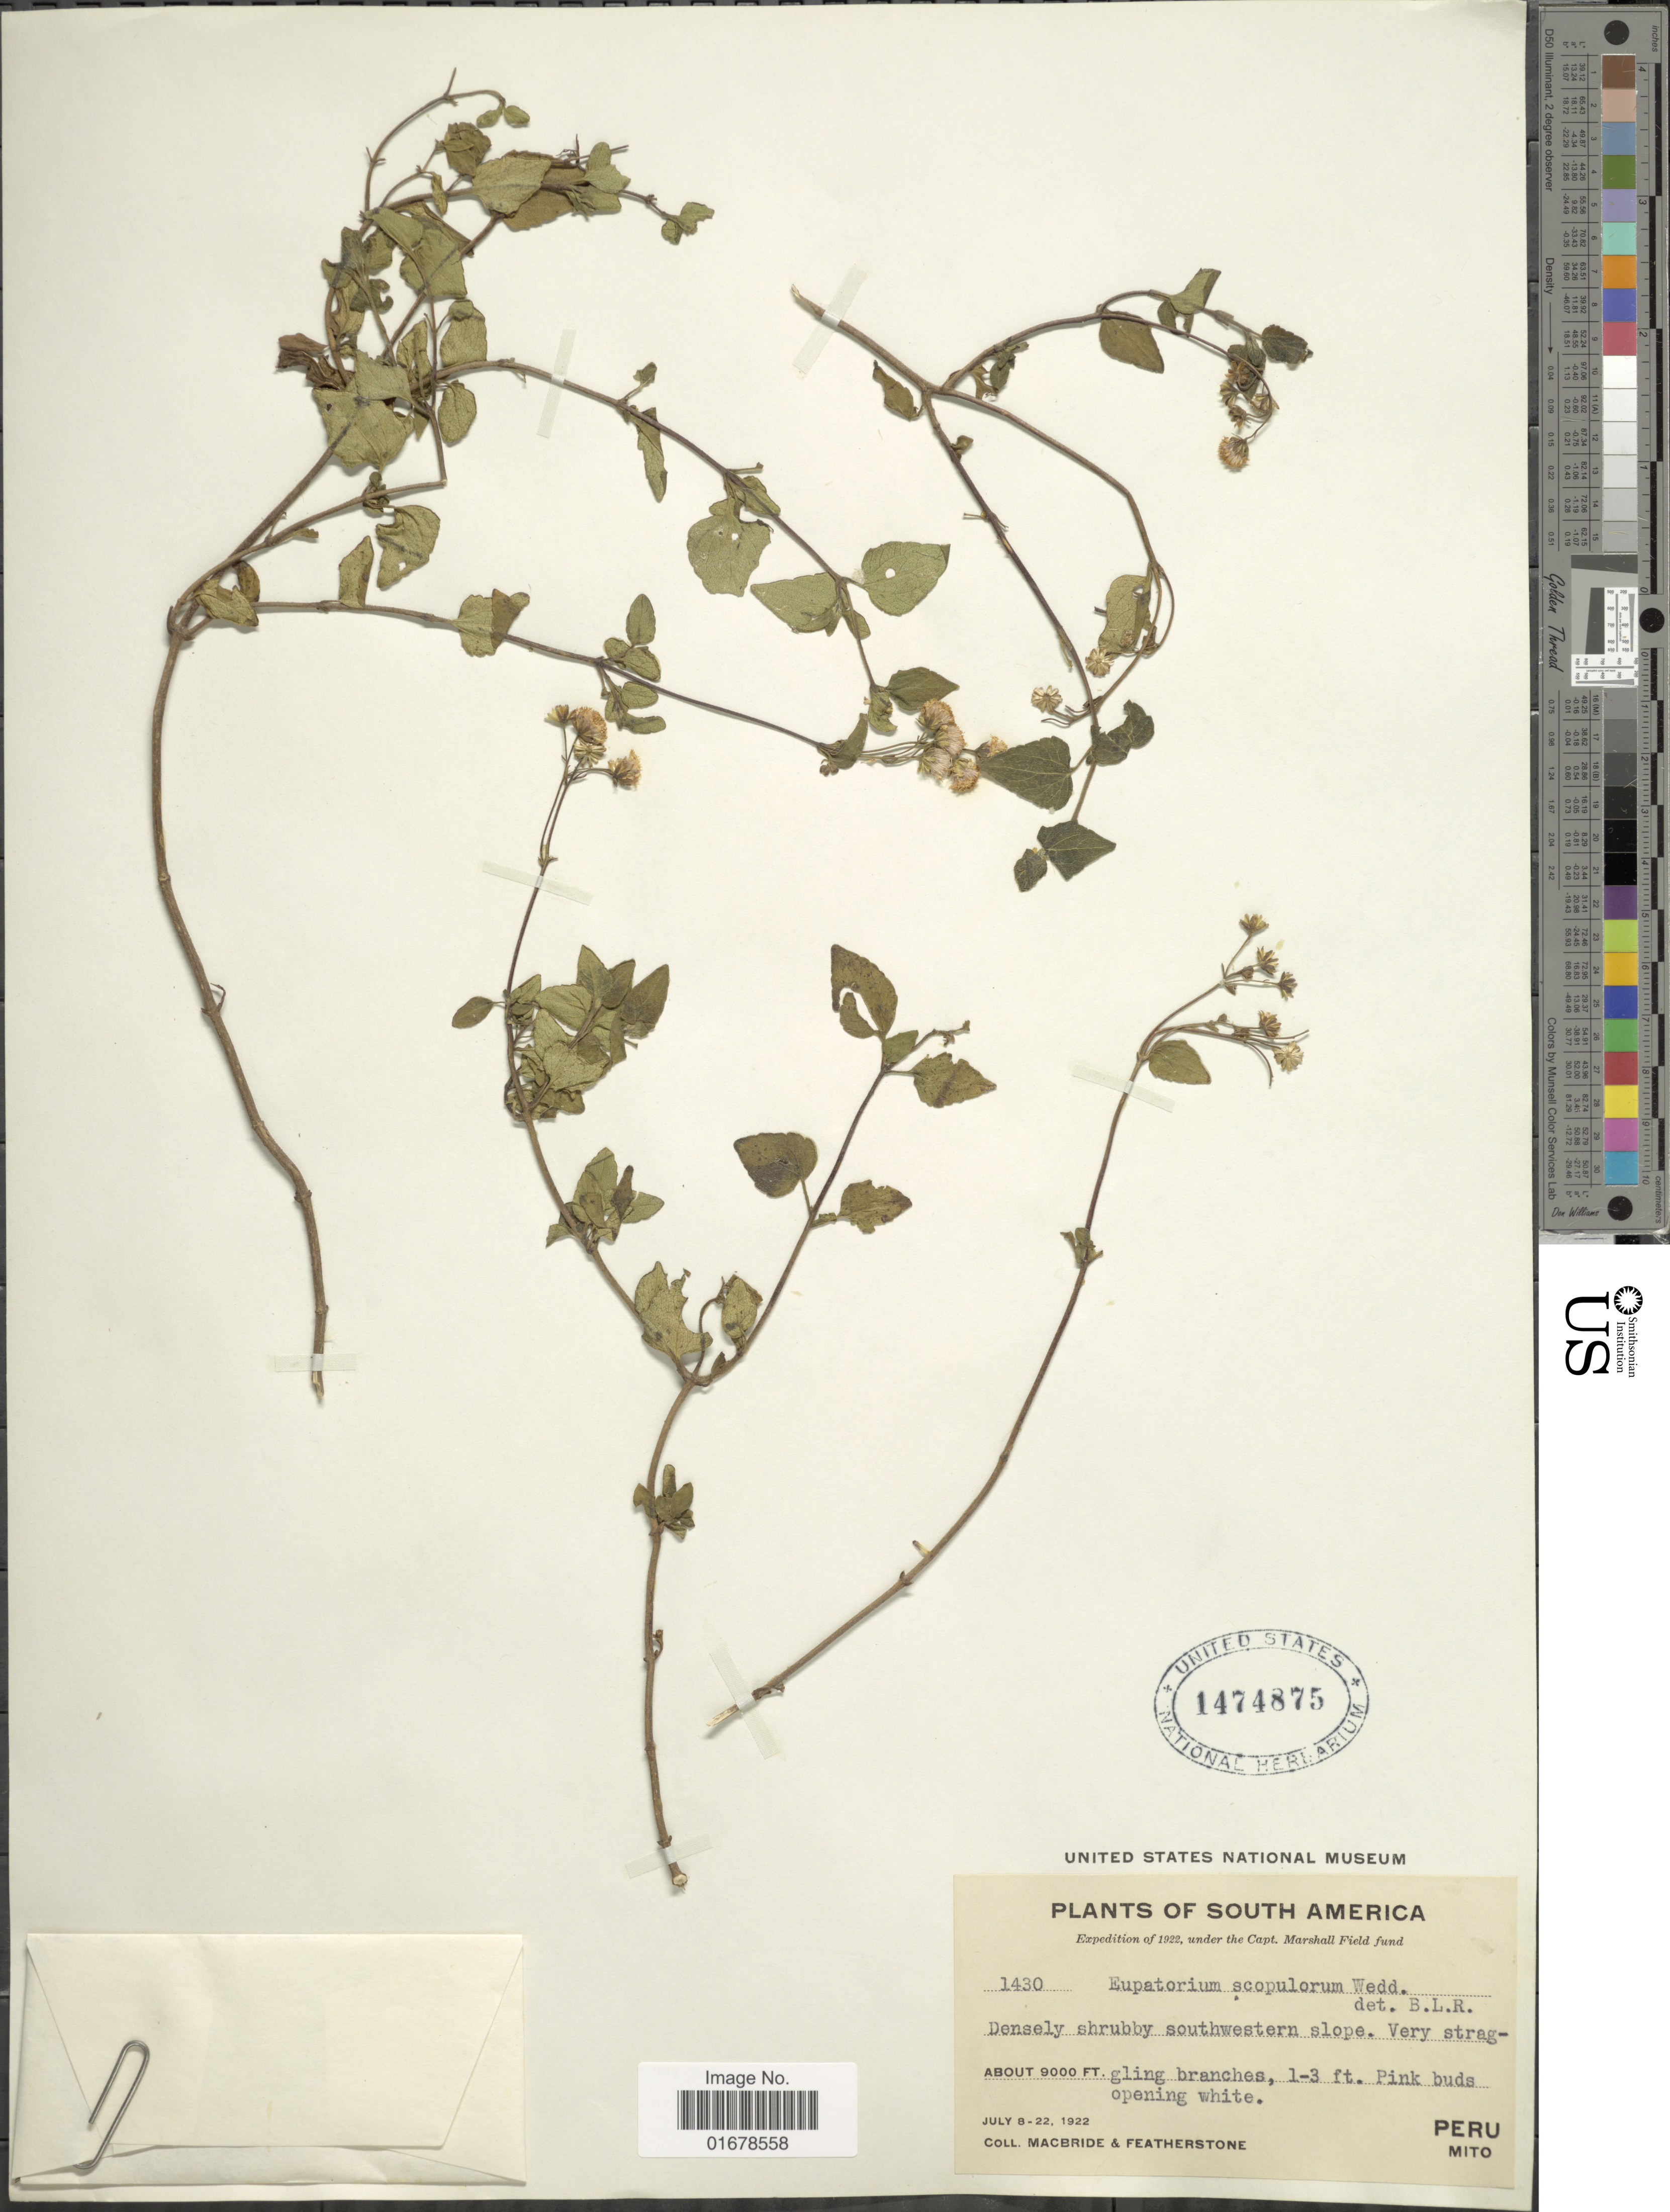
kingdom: Plantae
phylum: Tracheophyta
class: Magnoliopsida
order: Asterales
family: Asteraceae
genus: Ageratina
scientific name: Ageratina sp.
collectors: Macbride, -- & -. Featherstone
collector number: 1430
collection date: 1922-07-08/1922-07-22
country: Peru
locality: Mito, Peru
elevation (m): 2743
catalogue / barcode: US 1474875